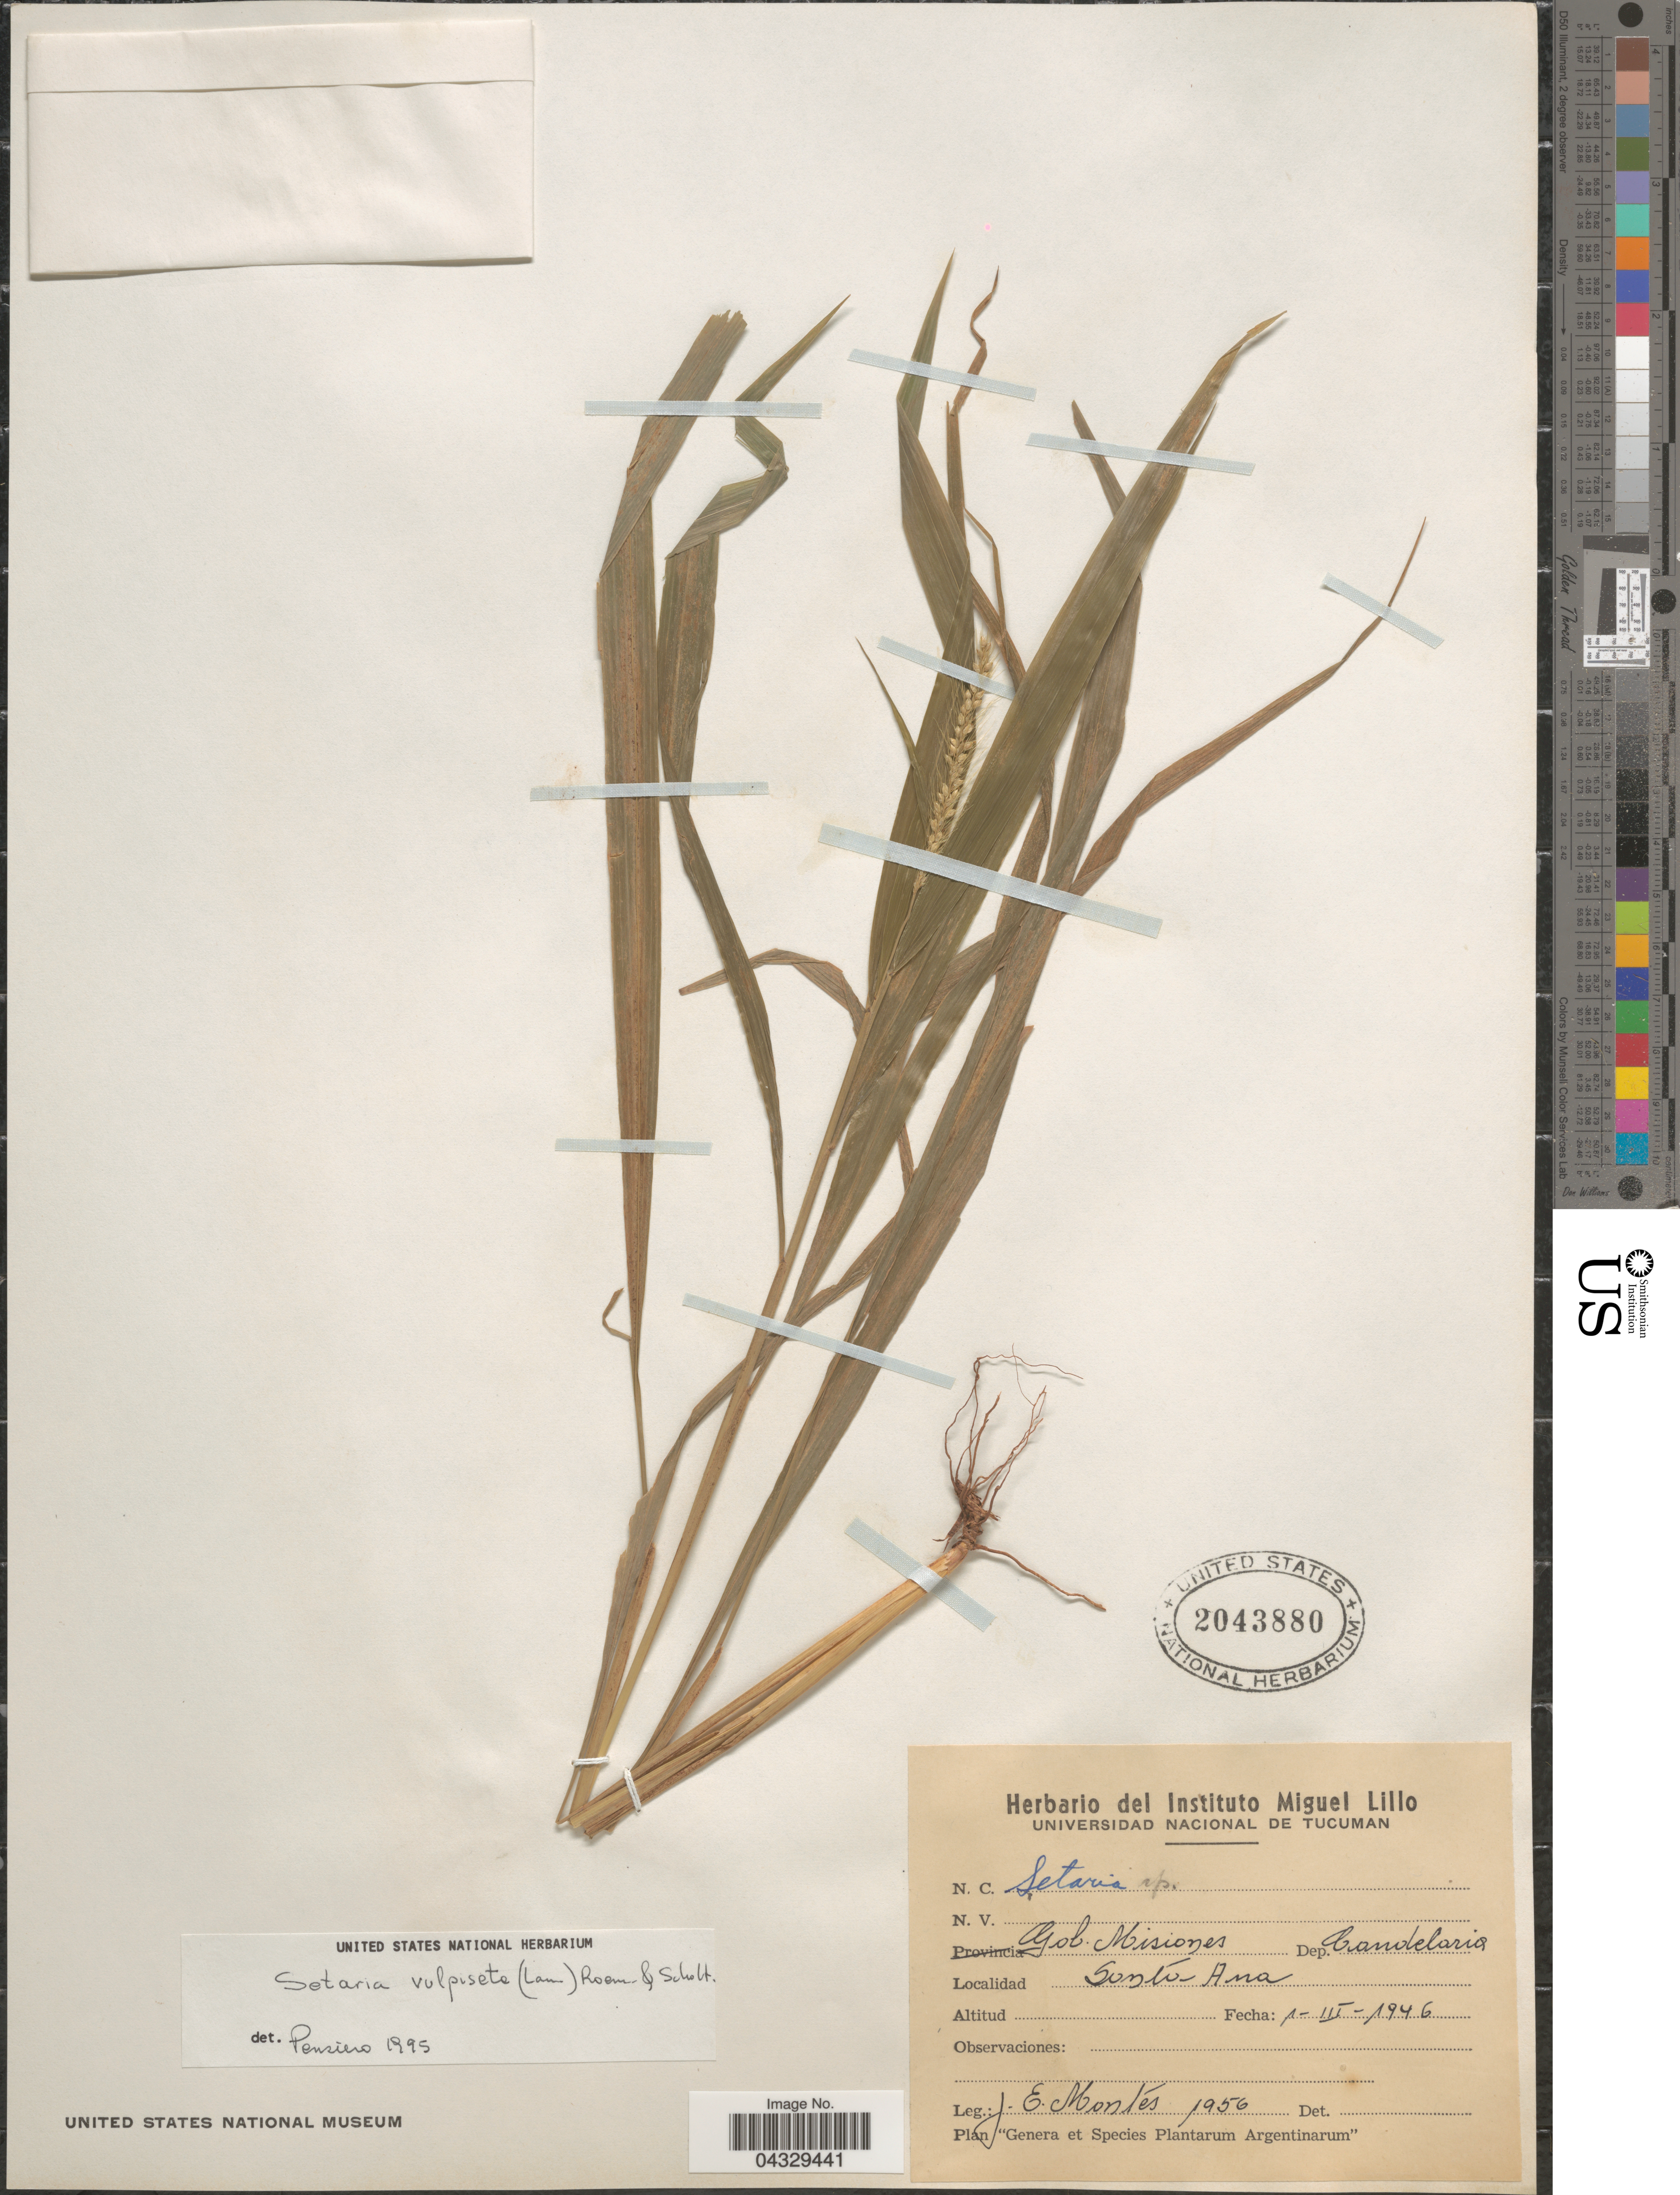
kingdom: Plantae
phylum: Tracheophyta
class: Liliopsida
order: Poales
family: Poaceae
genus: Setaria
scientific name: Setaria vulpiseta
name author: (Lam.) Roem. & Schult.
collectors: J. E. Montes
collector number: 1956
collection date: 1946-03-01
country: Argentina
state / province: Misiones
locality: Gob. Misiones. Dep. Candelaria. Santa Ana.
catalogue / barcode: US 2043880